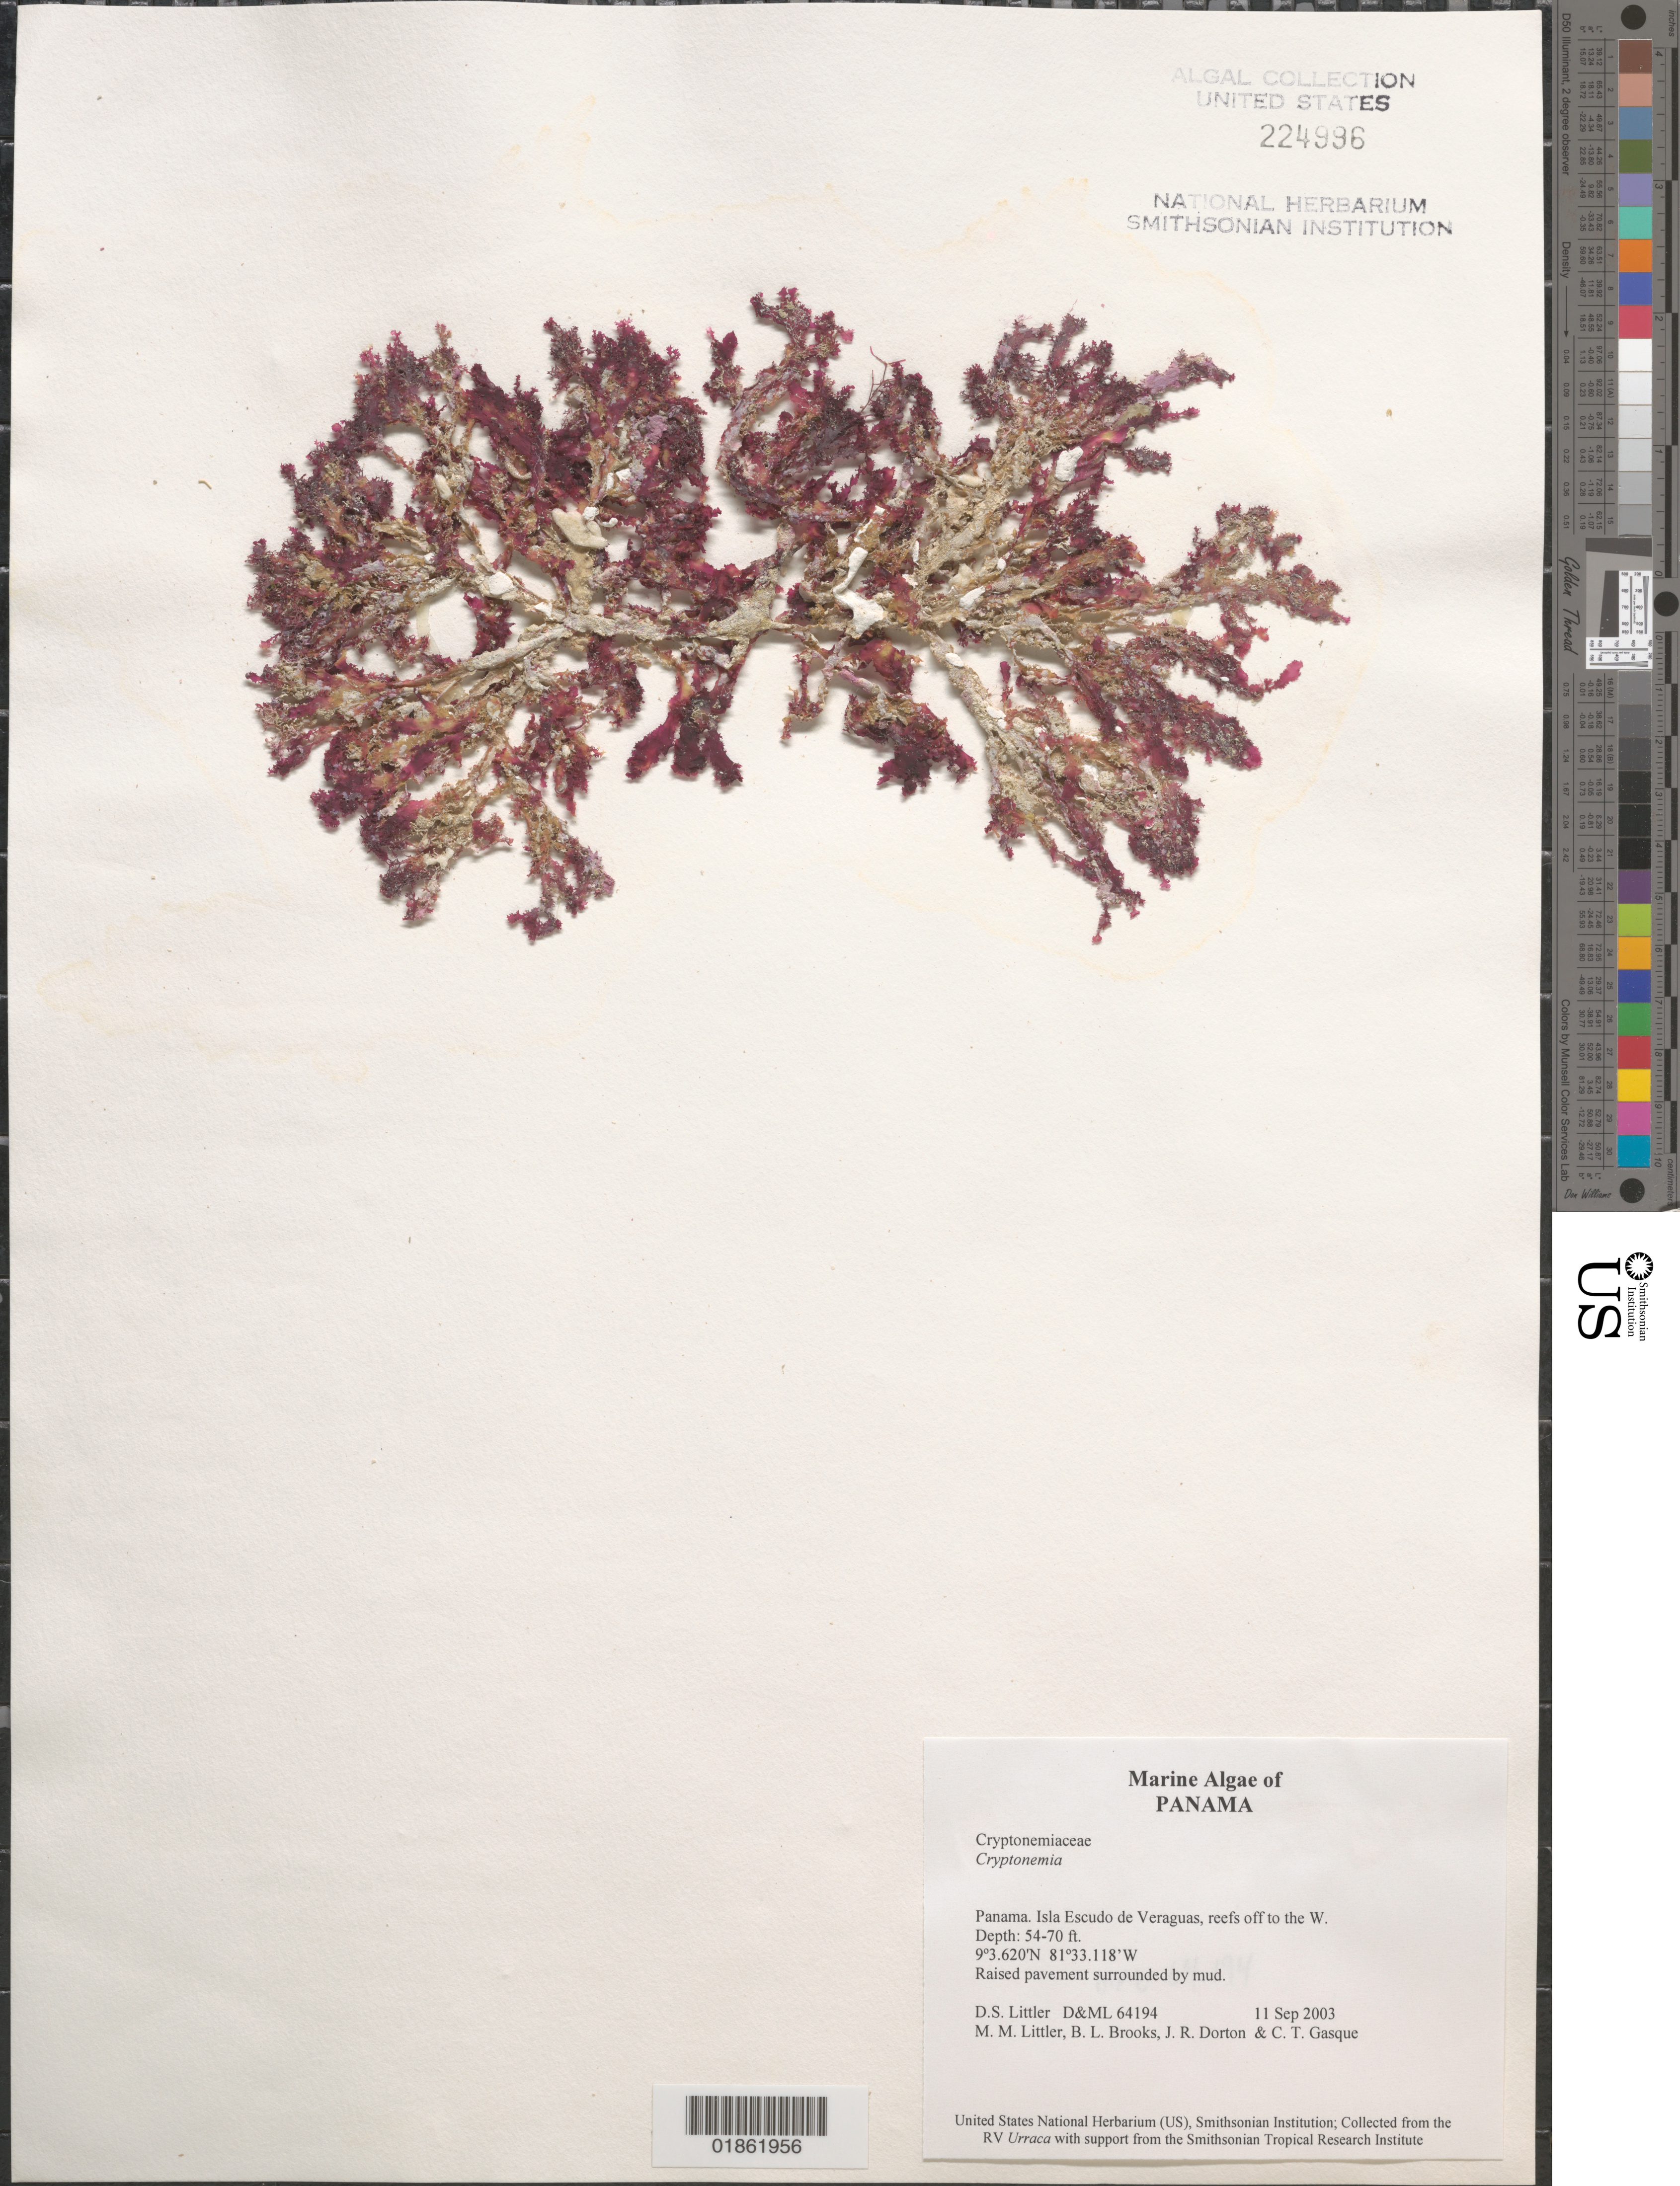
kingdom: Plantae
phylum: Rhodophyta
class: Florideophyceae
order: Halymeniales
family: Halymeniaceae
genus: Cryptonemia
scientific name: Cryptonemia sp.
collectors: M. M. Littler, D. S. Littler & B. Brooks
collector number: D&ML 64194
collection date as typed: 11 Sep 2003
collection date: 2003-09-11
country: Panama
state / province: Bocas del Toro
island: Escudo de Veraguas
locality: West Reefs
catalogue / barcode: US 224996